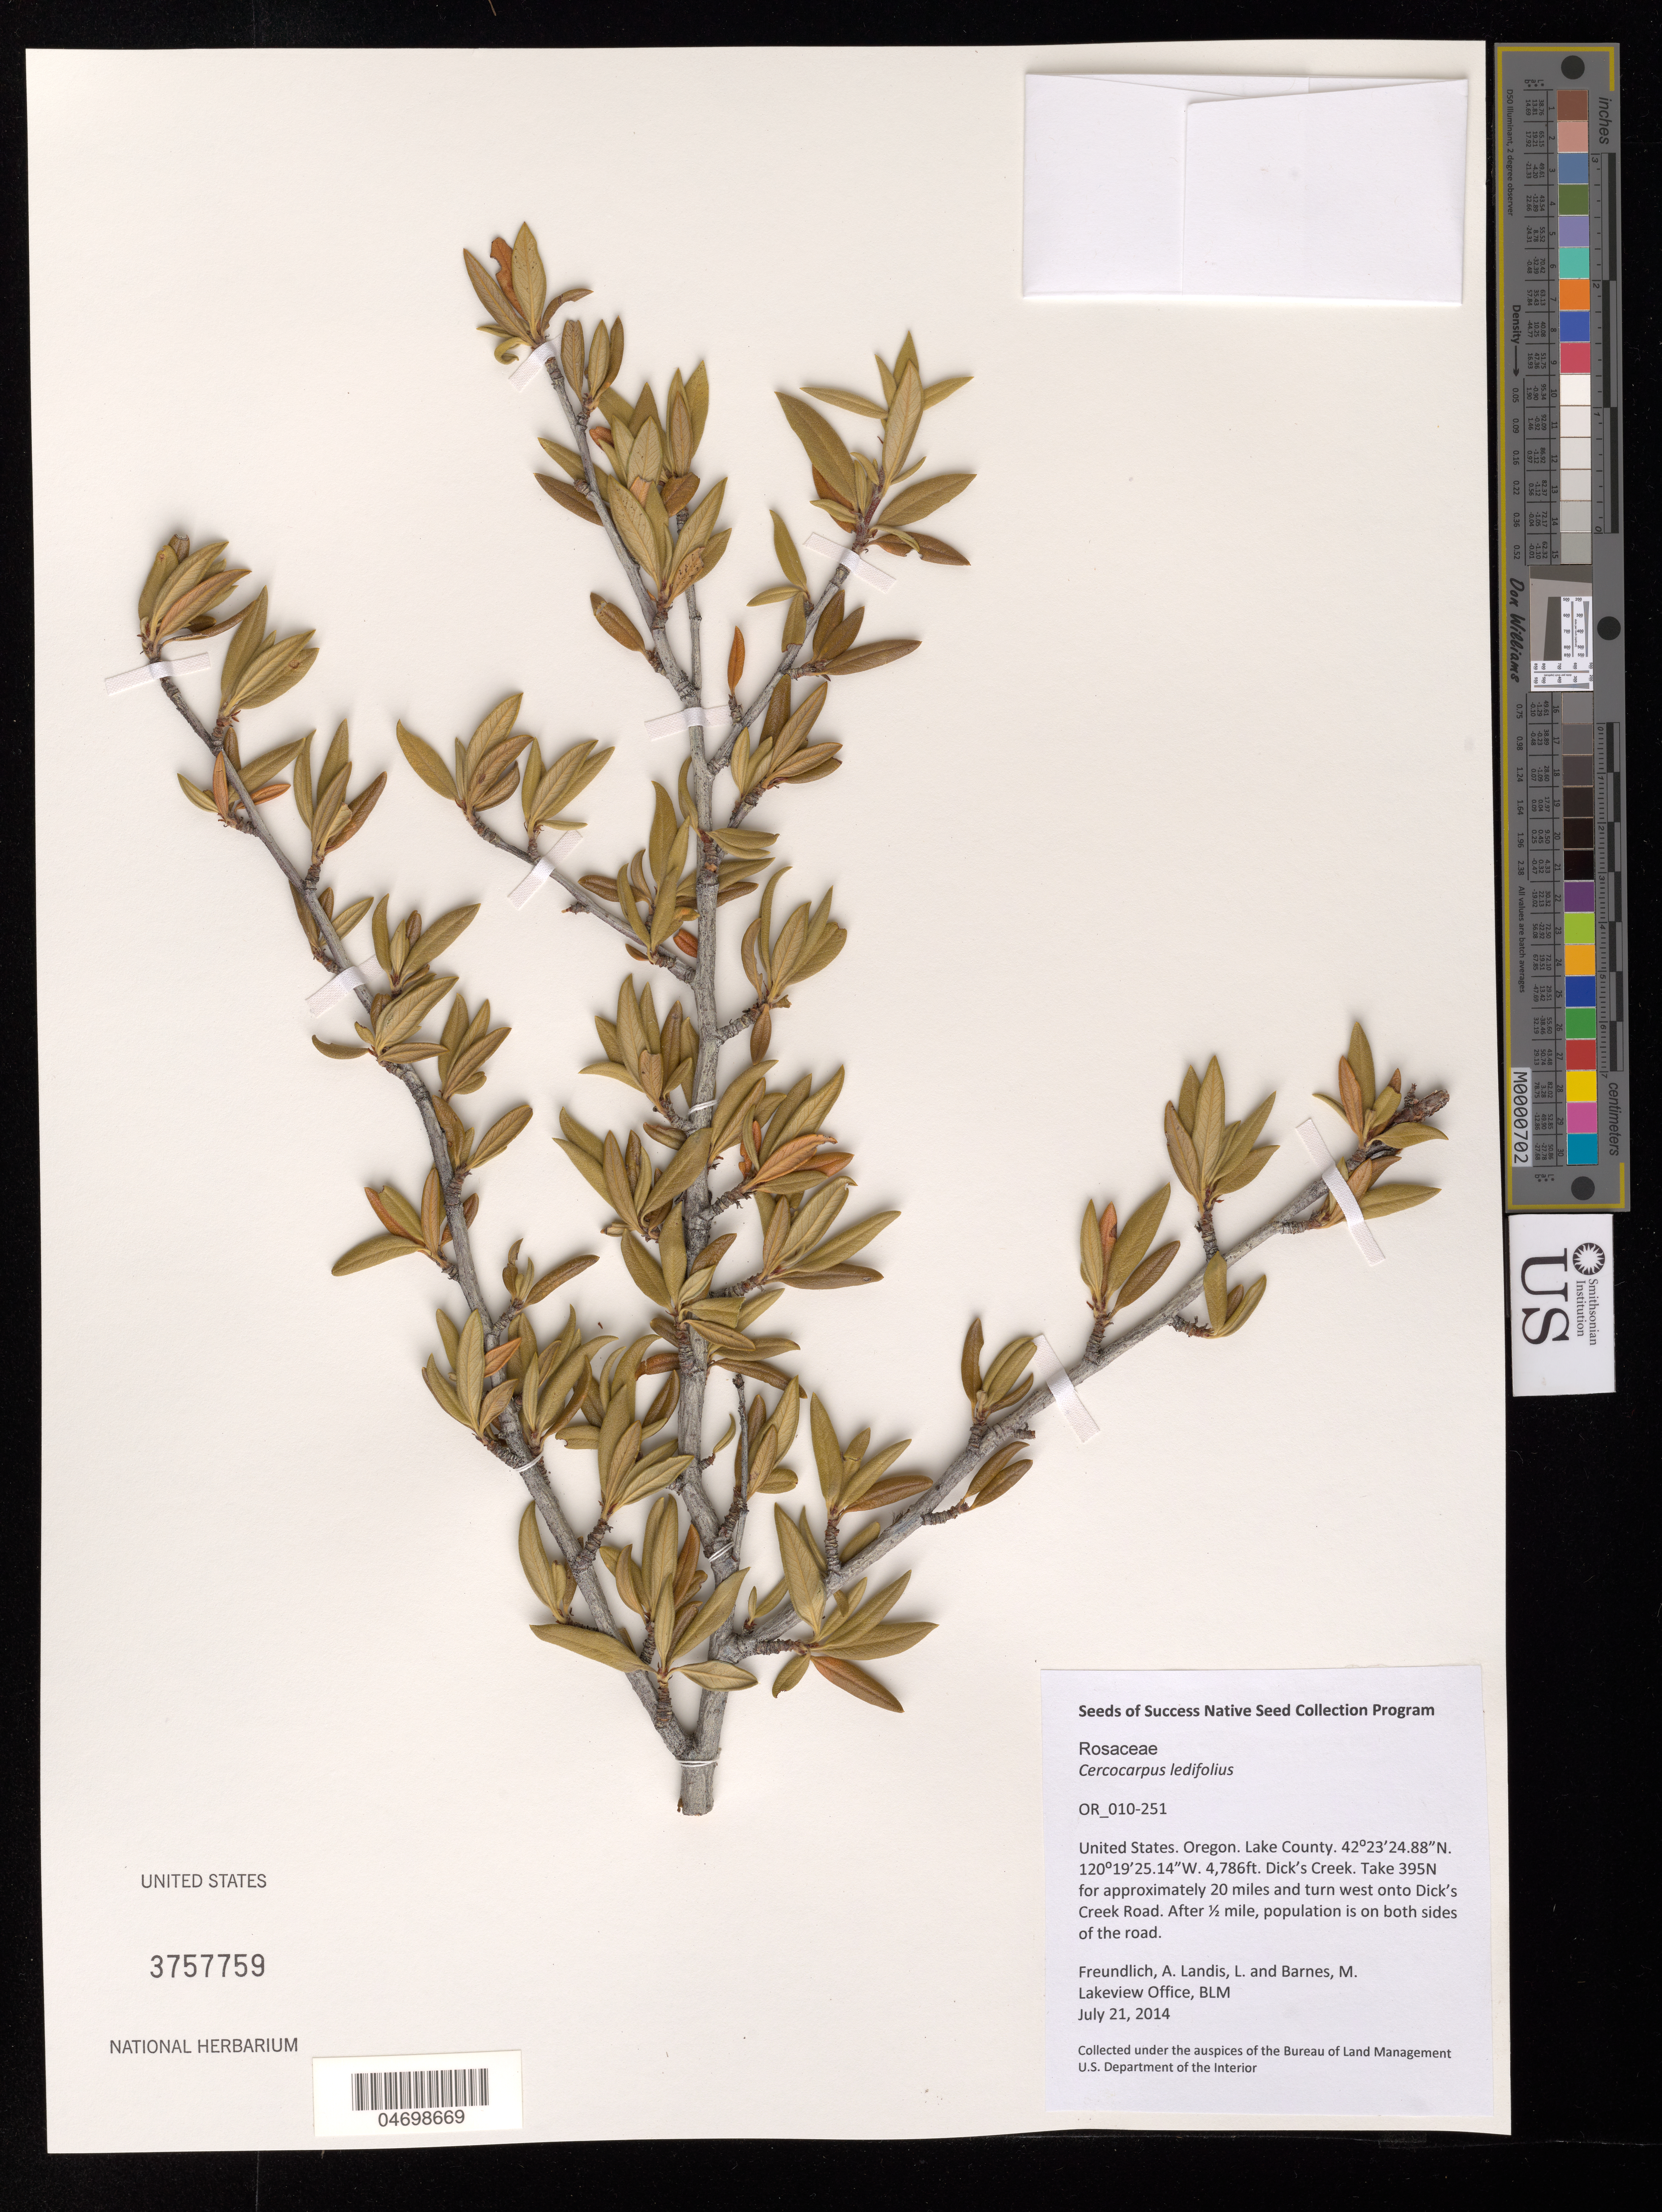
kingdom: Plantae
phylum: Tracheophyta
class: Magnoliopsida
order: Rosales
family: Rosaceae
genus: Cercocarpus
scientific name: Cercocarpus ledifolius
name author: Nutt.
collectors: A. Freundlich, L. Landis & M. Barnes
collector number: OR-010-251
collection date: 2014-07-21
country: United States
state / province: Oregon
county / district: Lake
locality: Dick's Creek.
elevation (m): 1459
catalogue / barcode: US 3757759